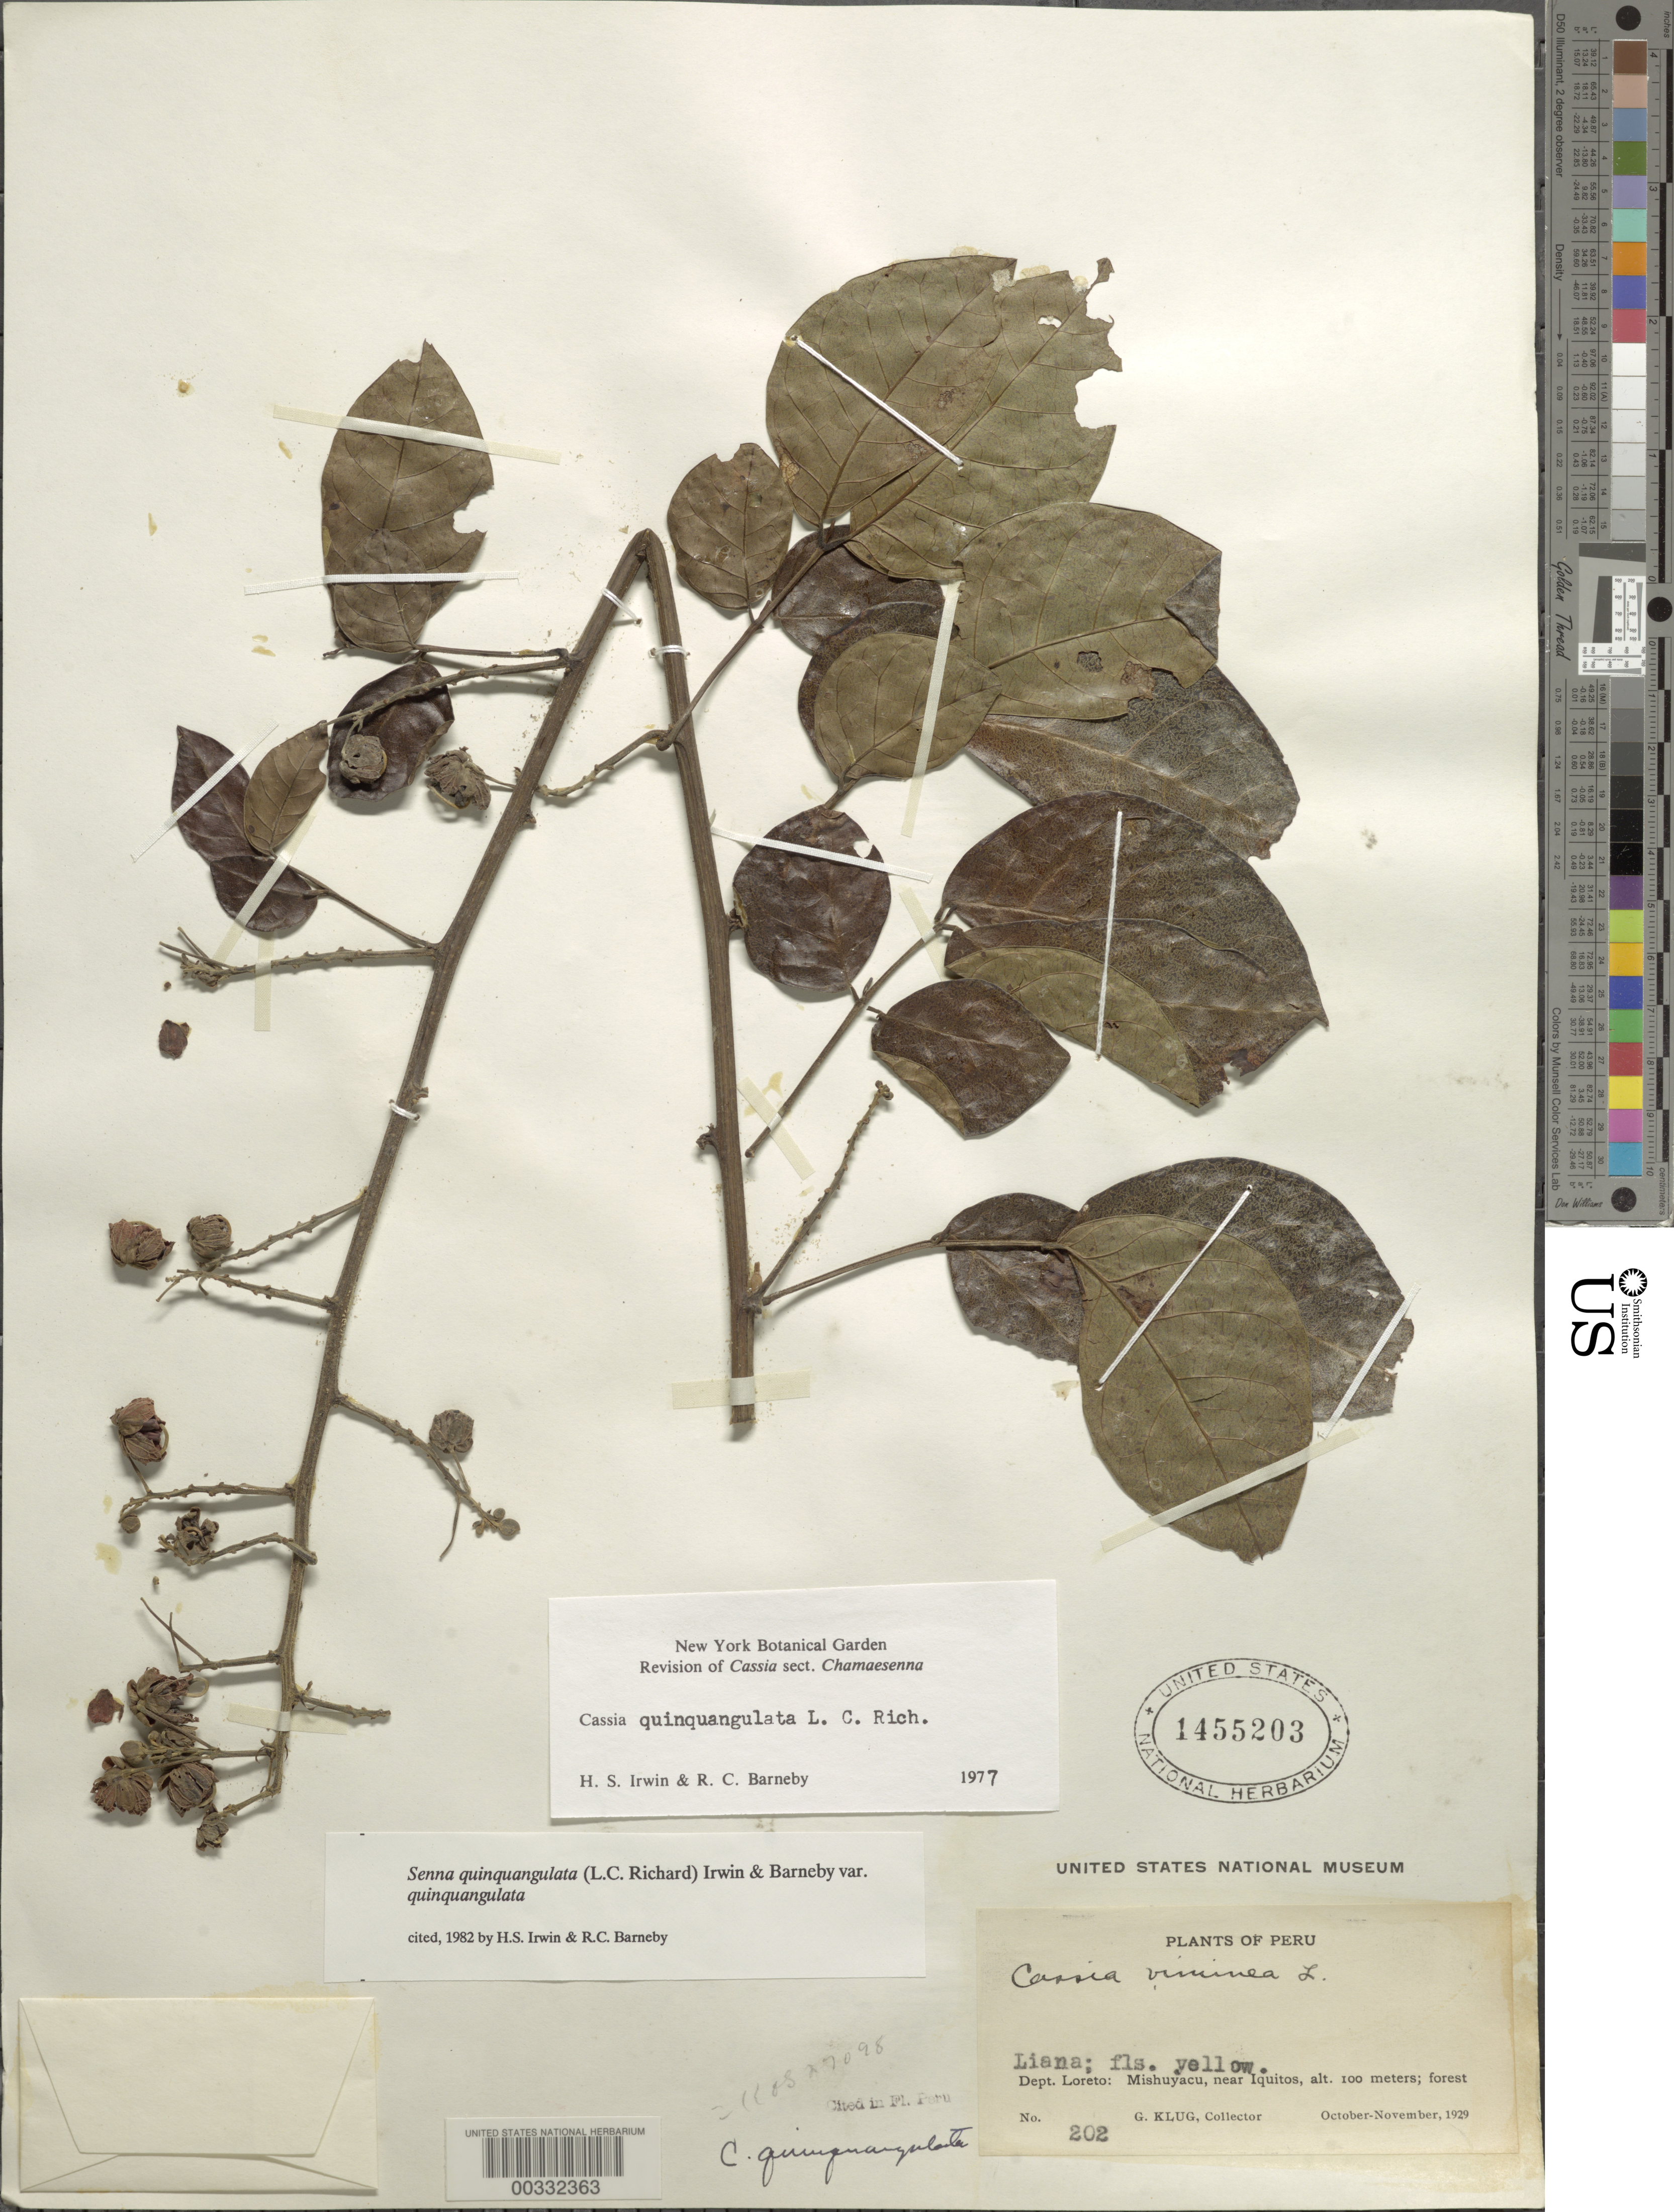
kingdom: Plantae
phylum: Tracheophyta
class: Magnoliopsida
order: Fabales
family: Fabaceae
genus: Senna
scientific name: Senna quinquangulata var. quinquangulata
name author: H.S. Irwin & Barneby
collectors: G. Klug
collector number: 202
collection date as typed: Oct 1929 to -- Nov 1929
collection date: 1929-10/1929-11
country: Peru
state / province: Loreto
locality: Mishuyacu, near Iquitos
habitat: Forest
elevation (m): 100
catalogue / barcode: US 1455203